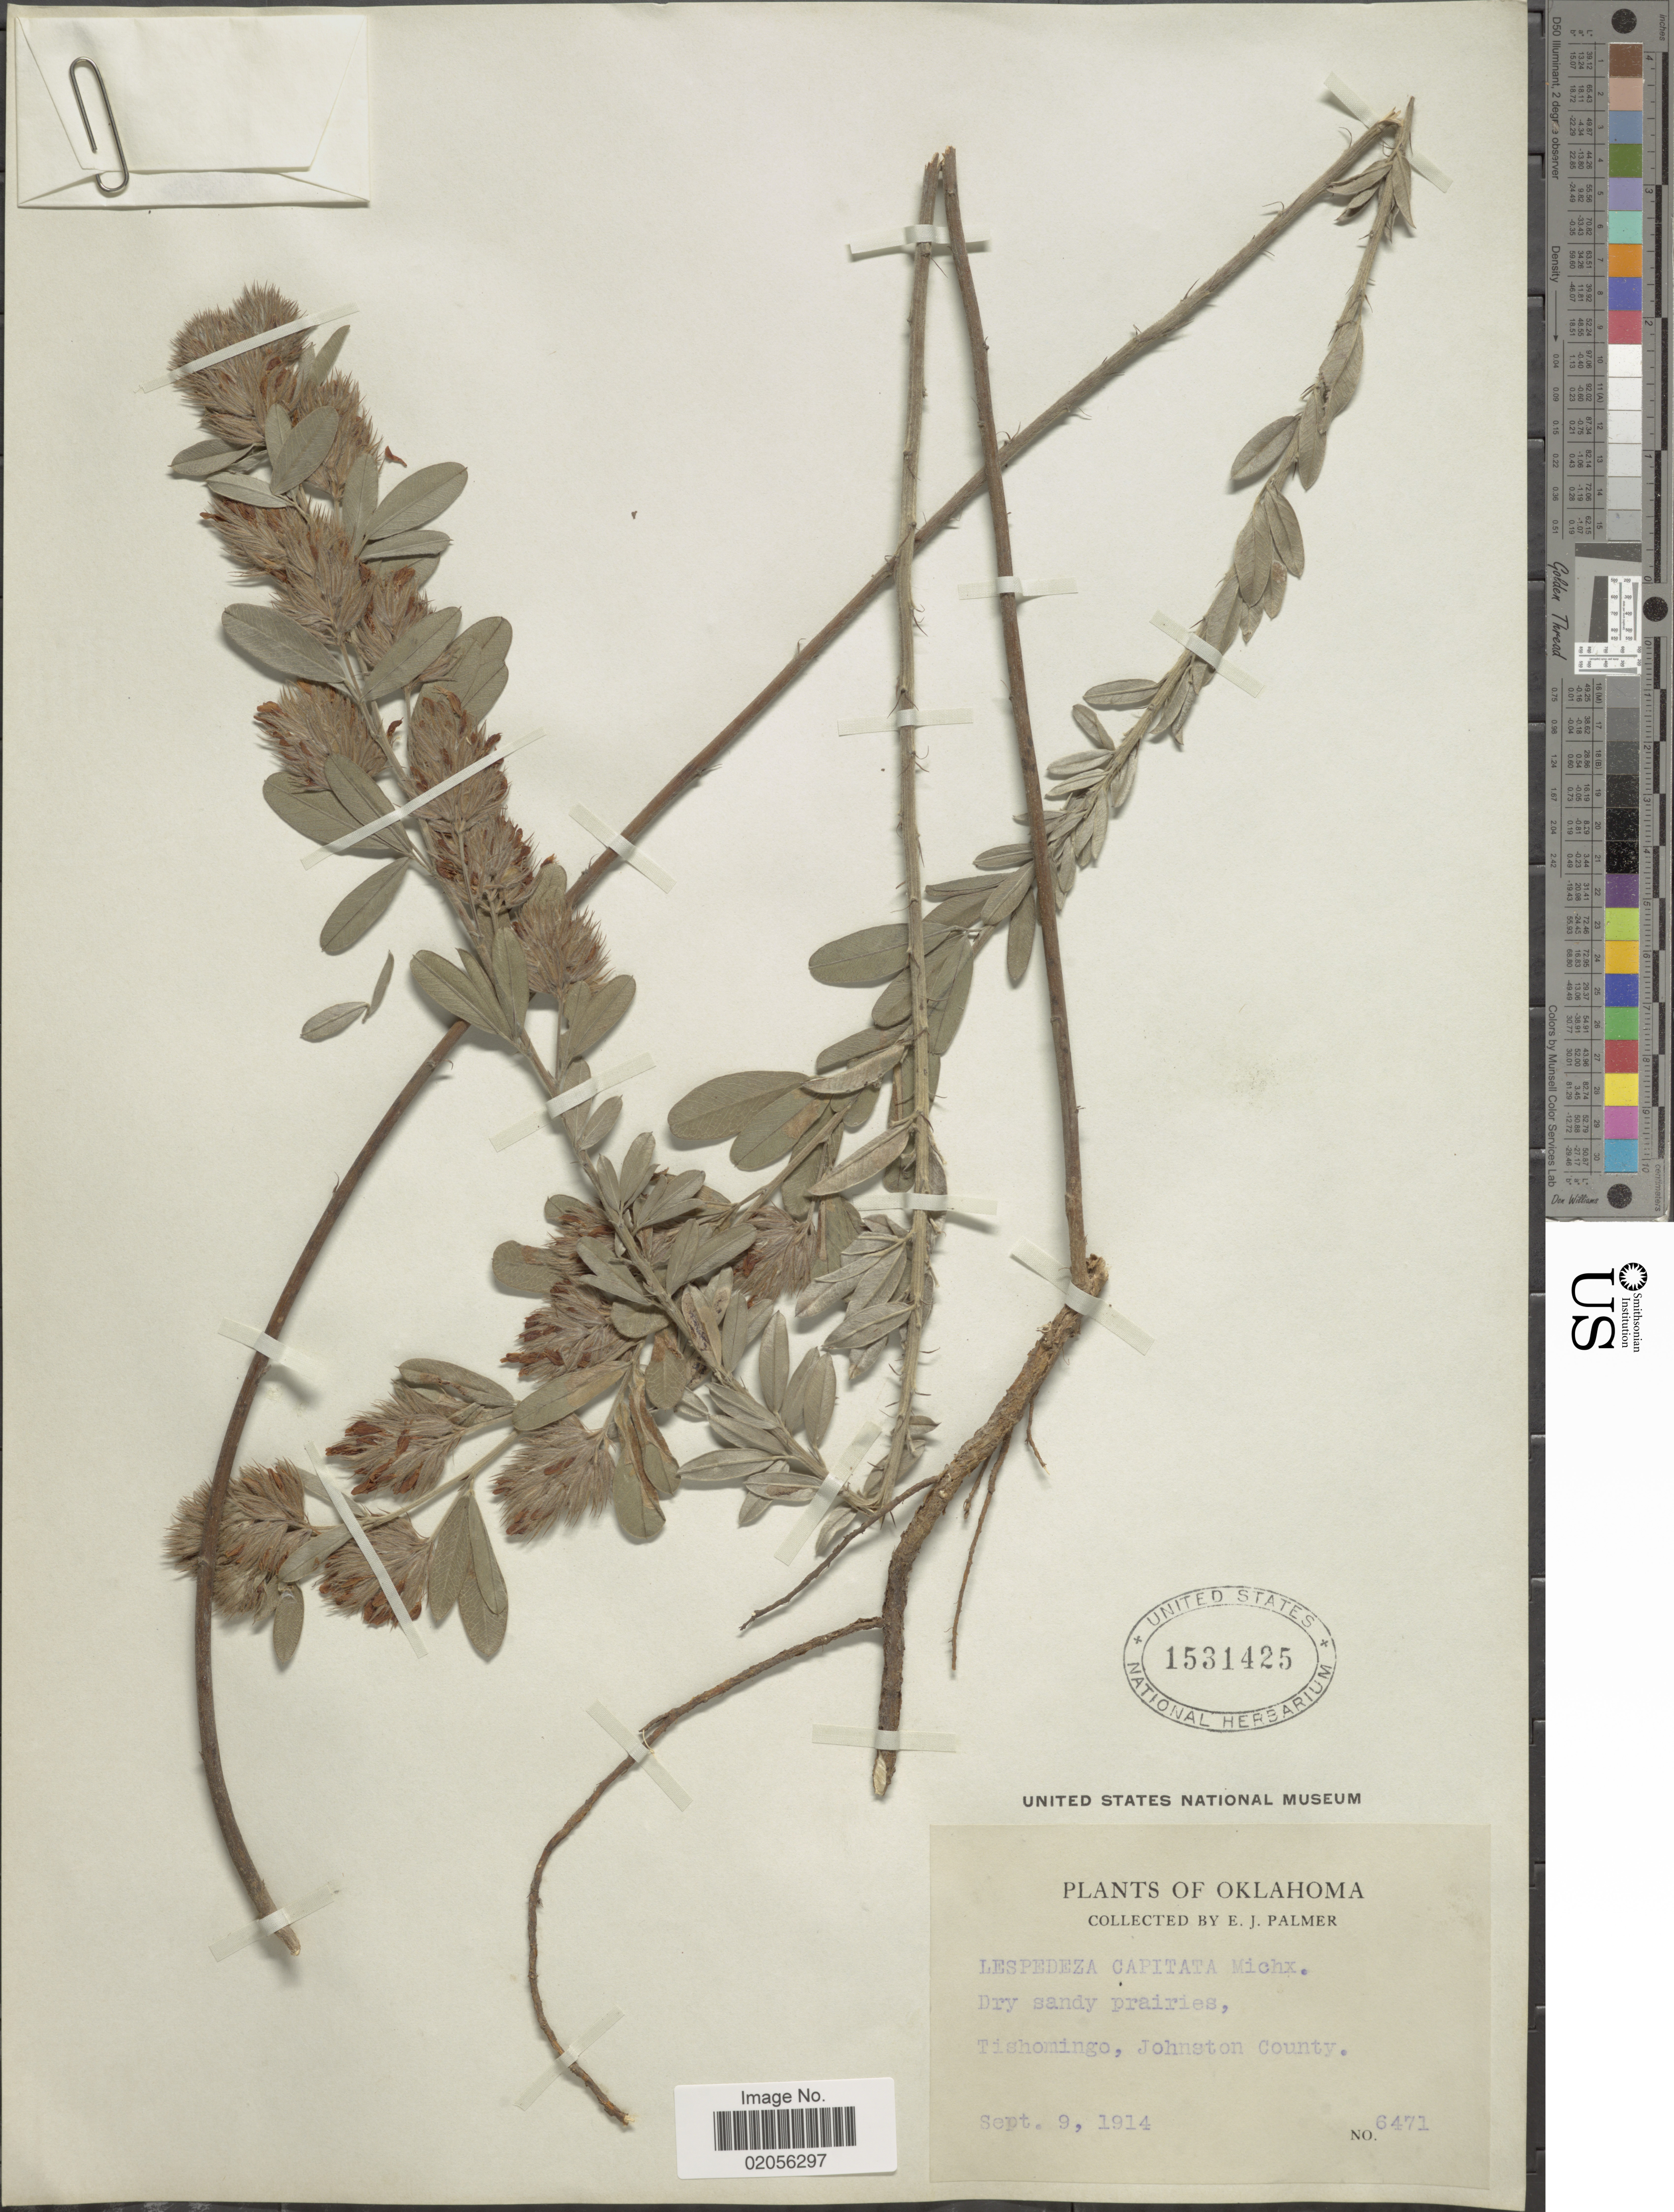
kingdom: Plantae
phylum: Tracheophyta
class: Magnoliopsida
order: Fabales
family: Fabaceae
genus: Lespedeza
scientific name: Lespedeza capitata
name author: Michx.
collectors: E. J. Palmer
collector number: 6471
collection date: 1914-09-09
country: United States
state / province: Oklahoma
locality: Tishomingo, Johnston County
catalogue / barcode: US 1531425